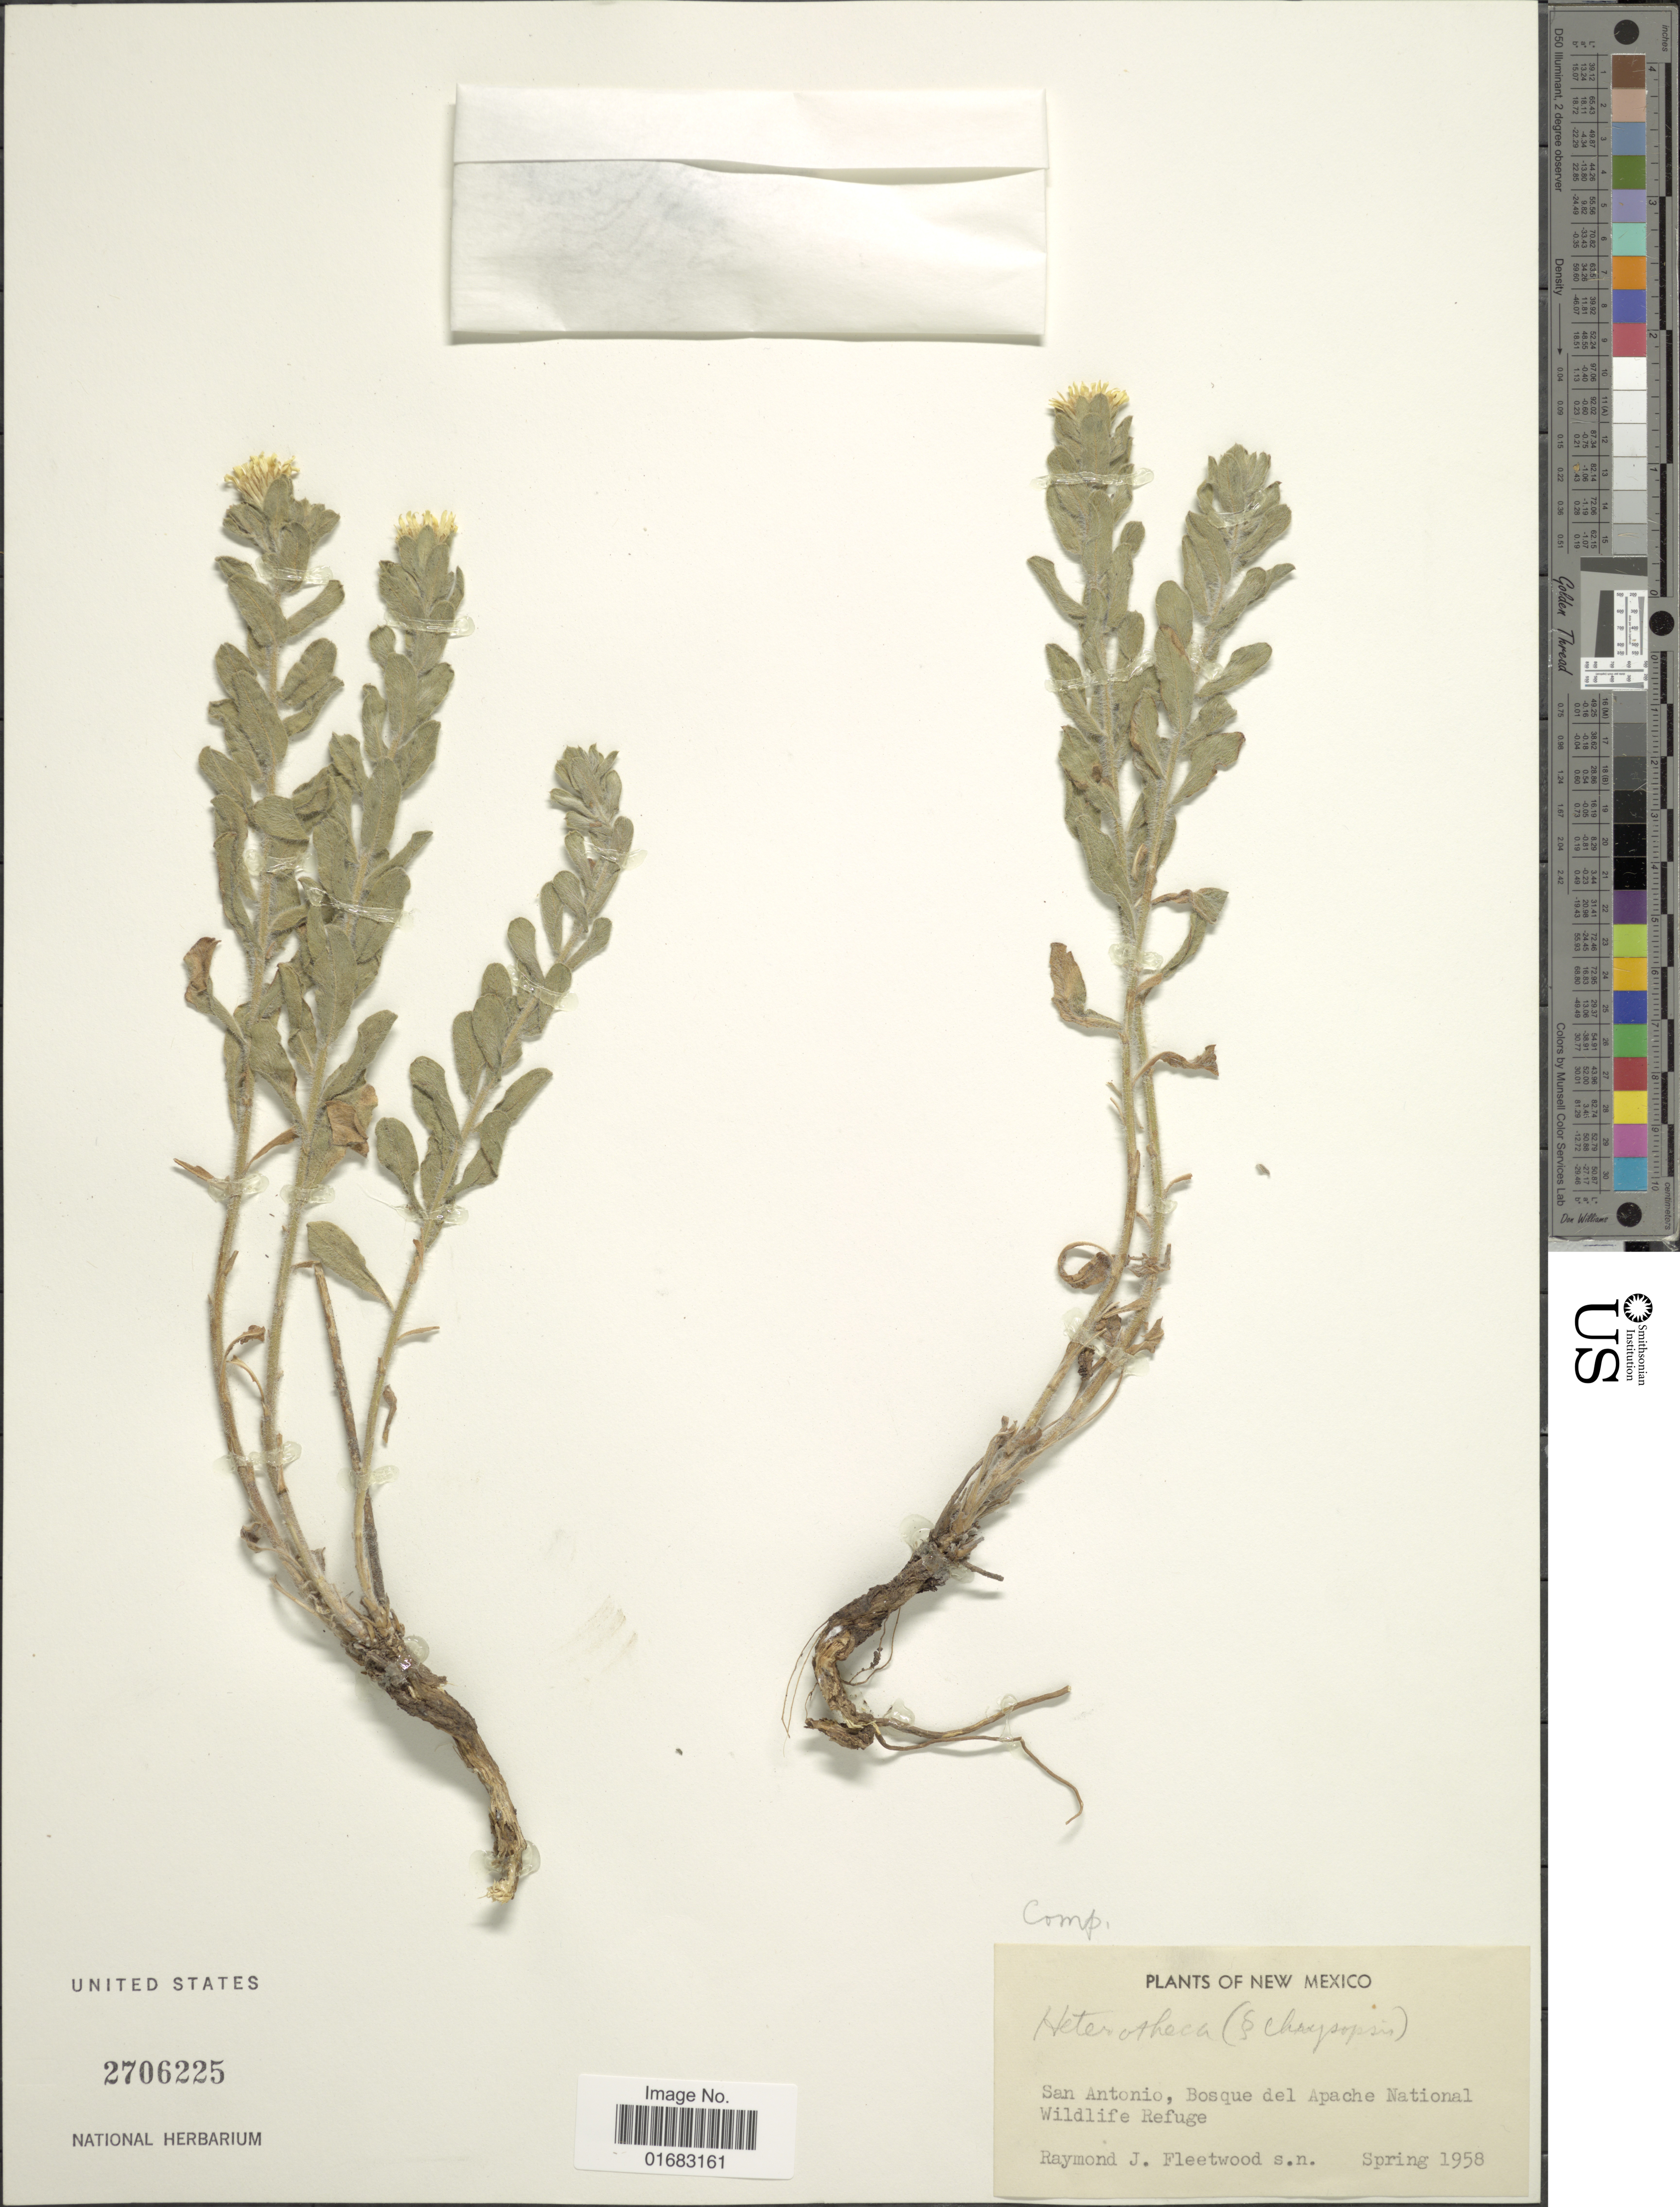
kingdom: Plantae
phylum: Tracheophyta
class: Magnoliopsida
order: Asterales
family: Asteraceae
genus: Heterotheca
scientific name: Heterotheca sp.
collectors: R. J. Fleetwood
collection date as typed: Spring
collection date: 1958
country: United States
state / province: New Mexico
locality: Sant Antonio, Bosque del Apache National Wildlife Refuge, New Mexico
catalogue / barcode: US 2706225